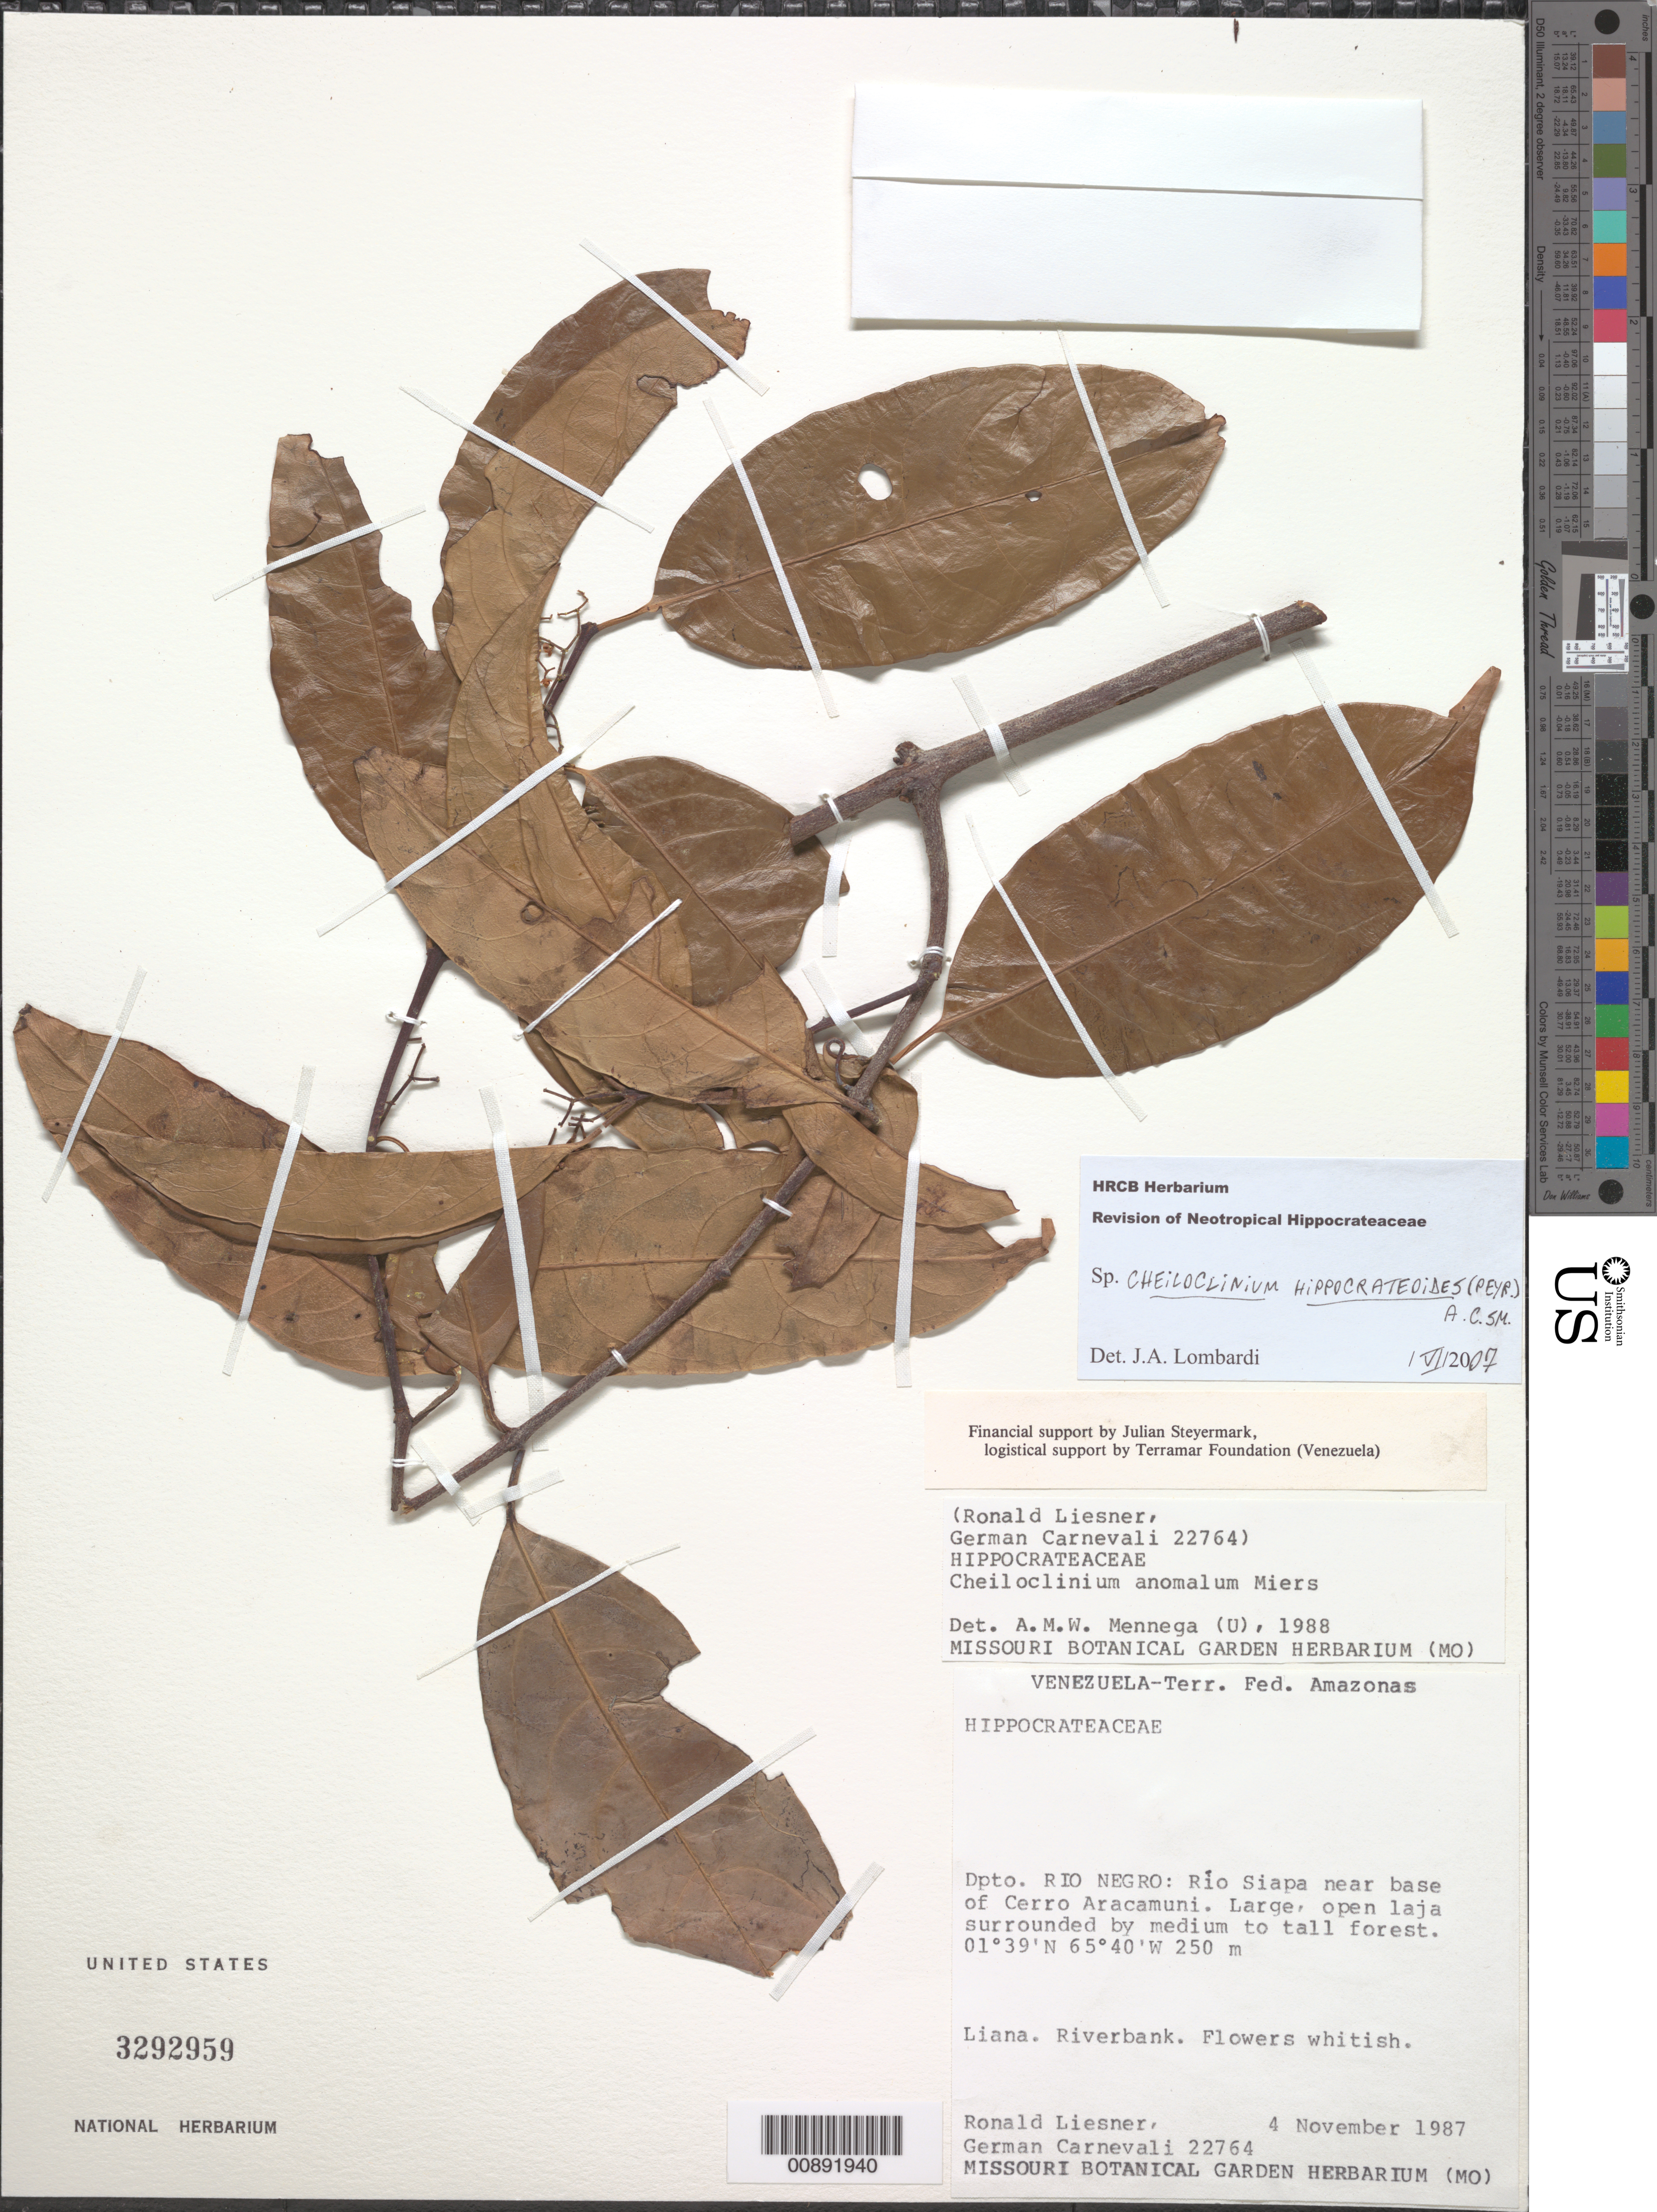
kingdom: Plantae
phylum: Tracheophyta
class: Magnoliopsida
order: Celastrales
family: Celastraceae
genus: Cheiloclinium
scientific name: Cheiloclinium hippocrateoides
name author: (Peyr.) A.C. Sm.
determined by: Lombardi, Julio A.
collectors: R. L. Liesner & G. Carnevali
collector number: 22764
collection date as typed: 4-Nov-87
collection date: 1987-11-04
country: Venezuela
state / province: Amazonas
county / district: Río Negro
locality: Río Siapa, near base of Cerro Aracamuni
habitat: Riverbank; large, open laja surrounded by medium to tall forest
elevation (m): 250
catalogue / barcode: US 3292959